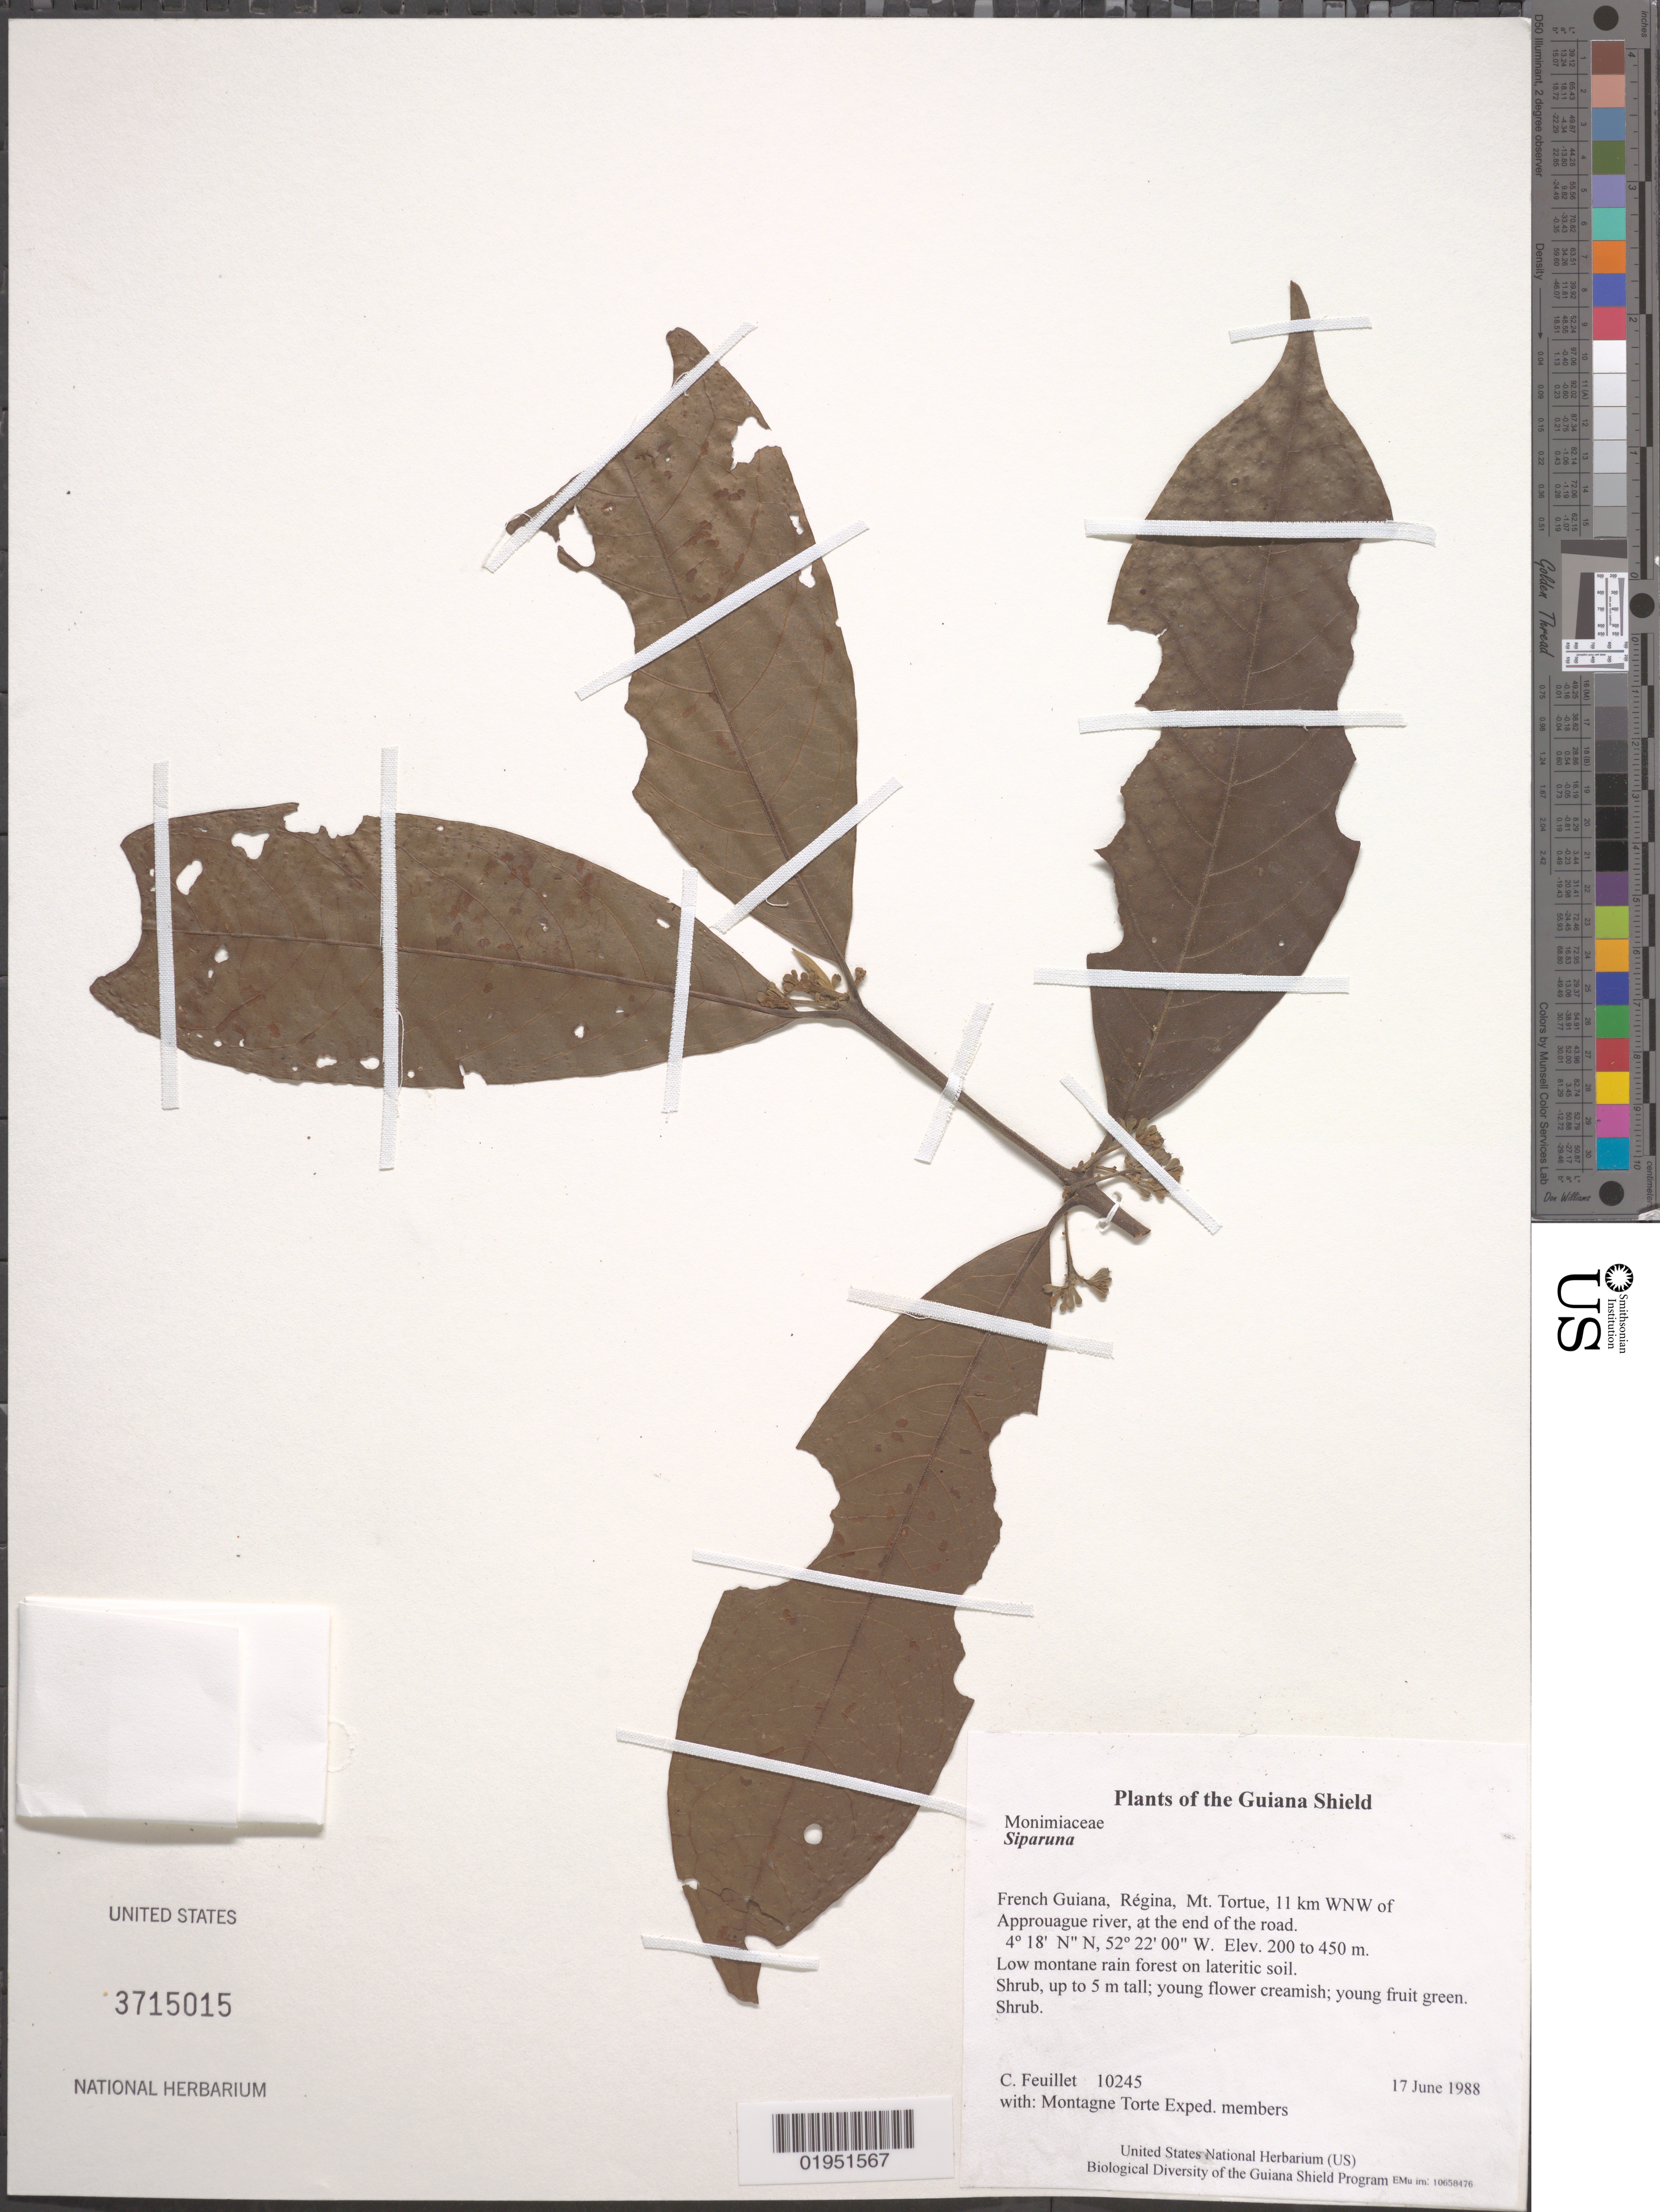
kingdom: Plantae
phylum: Tracheophyta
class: Magnoliopsida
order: Laurales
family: Siparunaceae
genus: Siparuna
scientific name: Siparuna sp.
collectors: C. Feuillet & Montagne Torte Exped. members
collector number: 10245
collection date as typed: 17 June 1988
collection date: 1988-06-17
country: French Guiana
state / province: Cayenne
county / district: Regina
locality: Mt. Tortue, 11 km WNW of Approuague river, at the end of the road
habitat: Low montane rain forest on lateritic soil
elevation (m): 200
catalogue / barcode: US 3715015